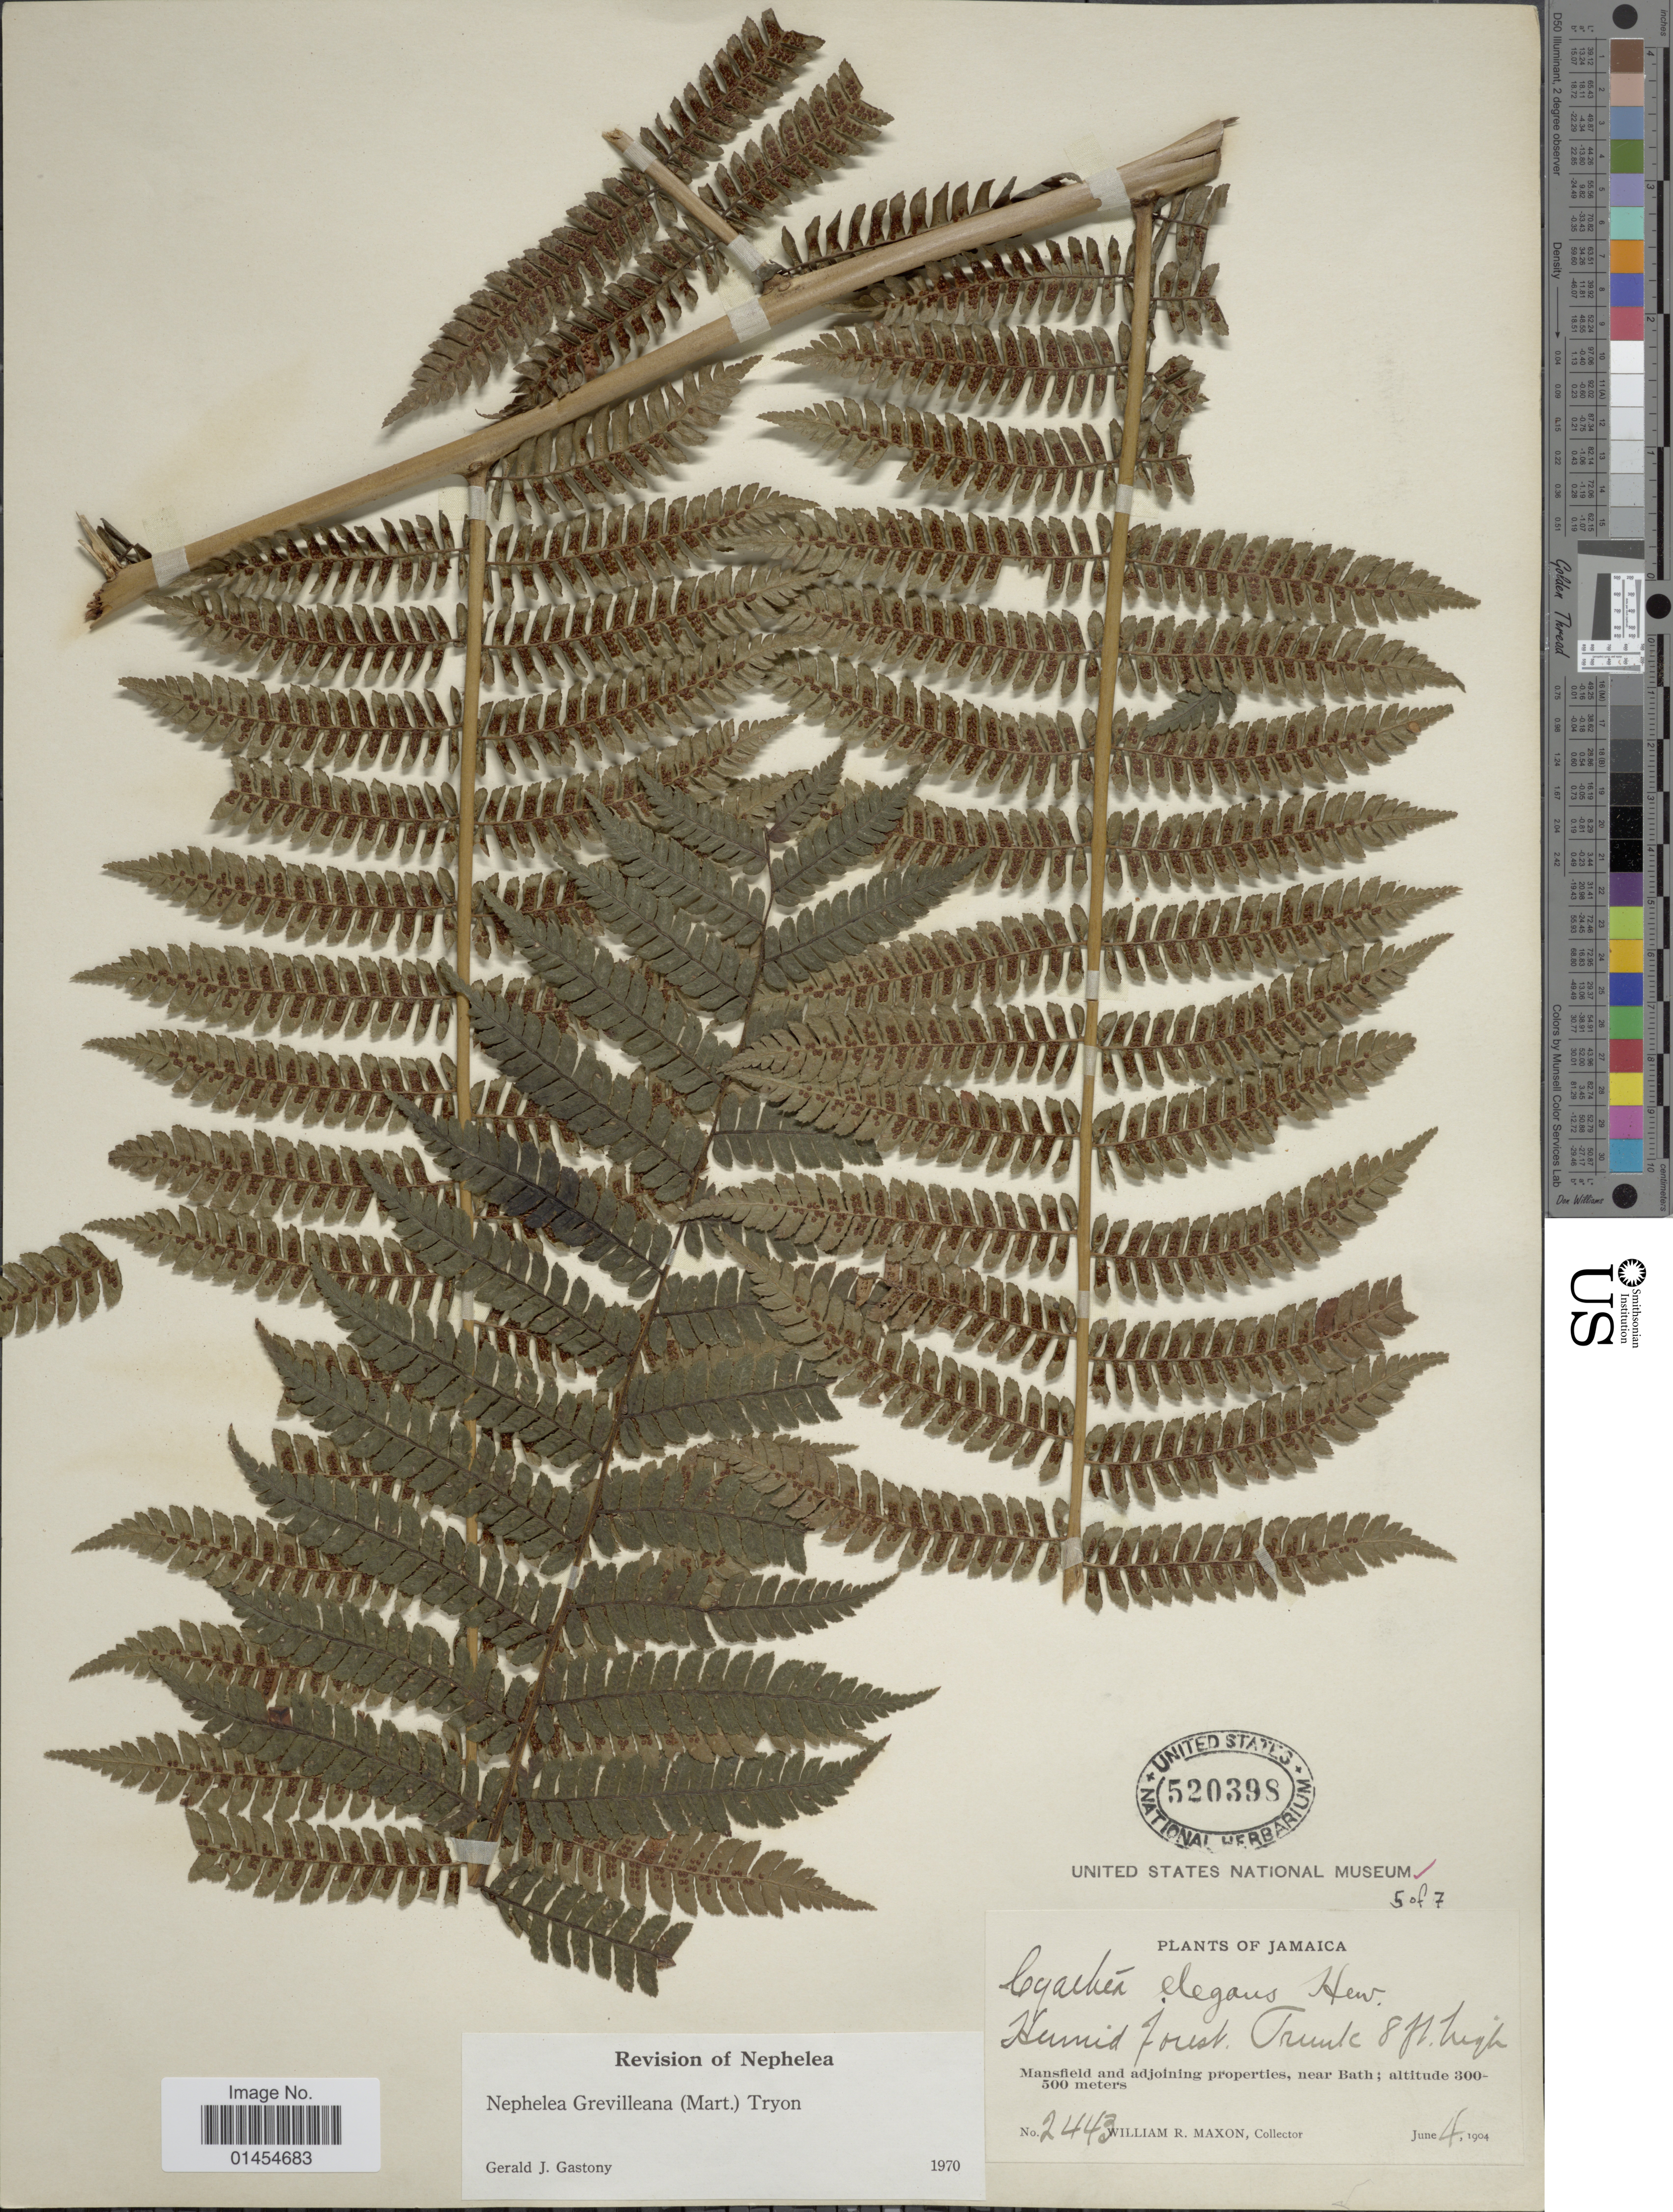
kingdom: Plantae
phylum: Tracheophyta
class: Polypodiopsida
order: Cyatheales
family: Cyatheaceae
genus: Alsophila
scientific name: Alsophila grevilleana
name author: (Mart.) D.S. Conant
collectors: W. R. Maxon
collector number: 2443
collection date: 1904-06-04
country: Jamaica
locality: Mansfield and adjoining properties, near Bath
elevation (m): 300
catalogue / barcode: US 520398